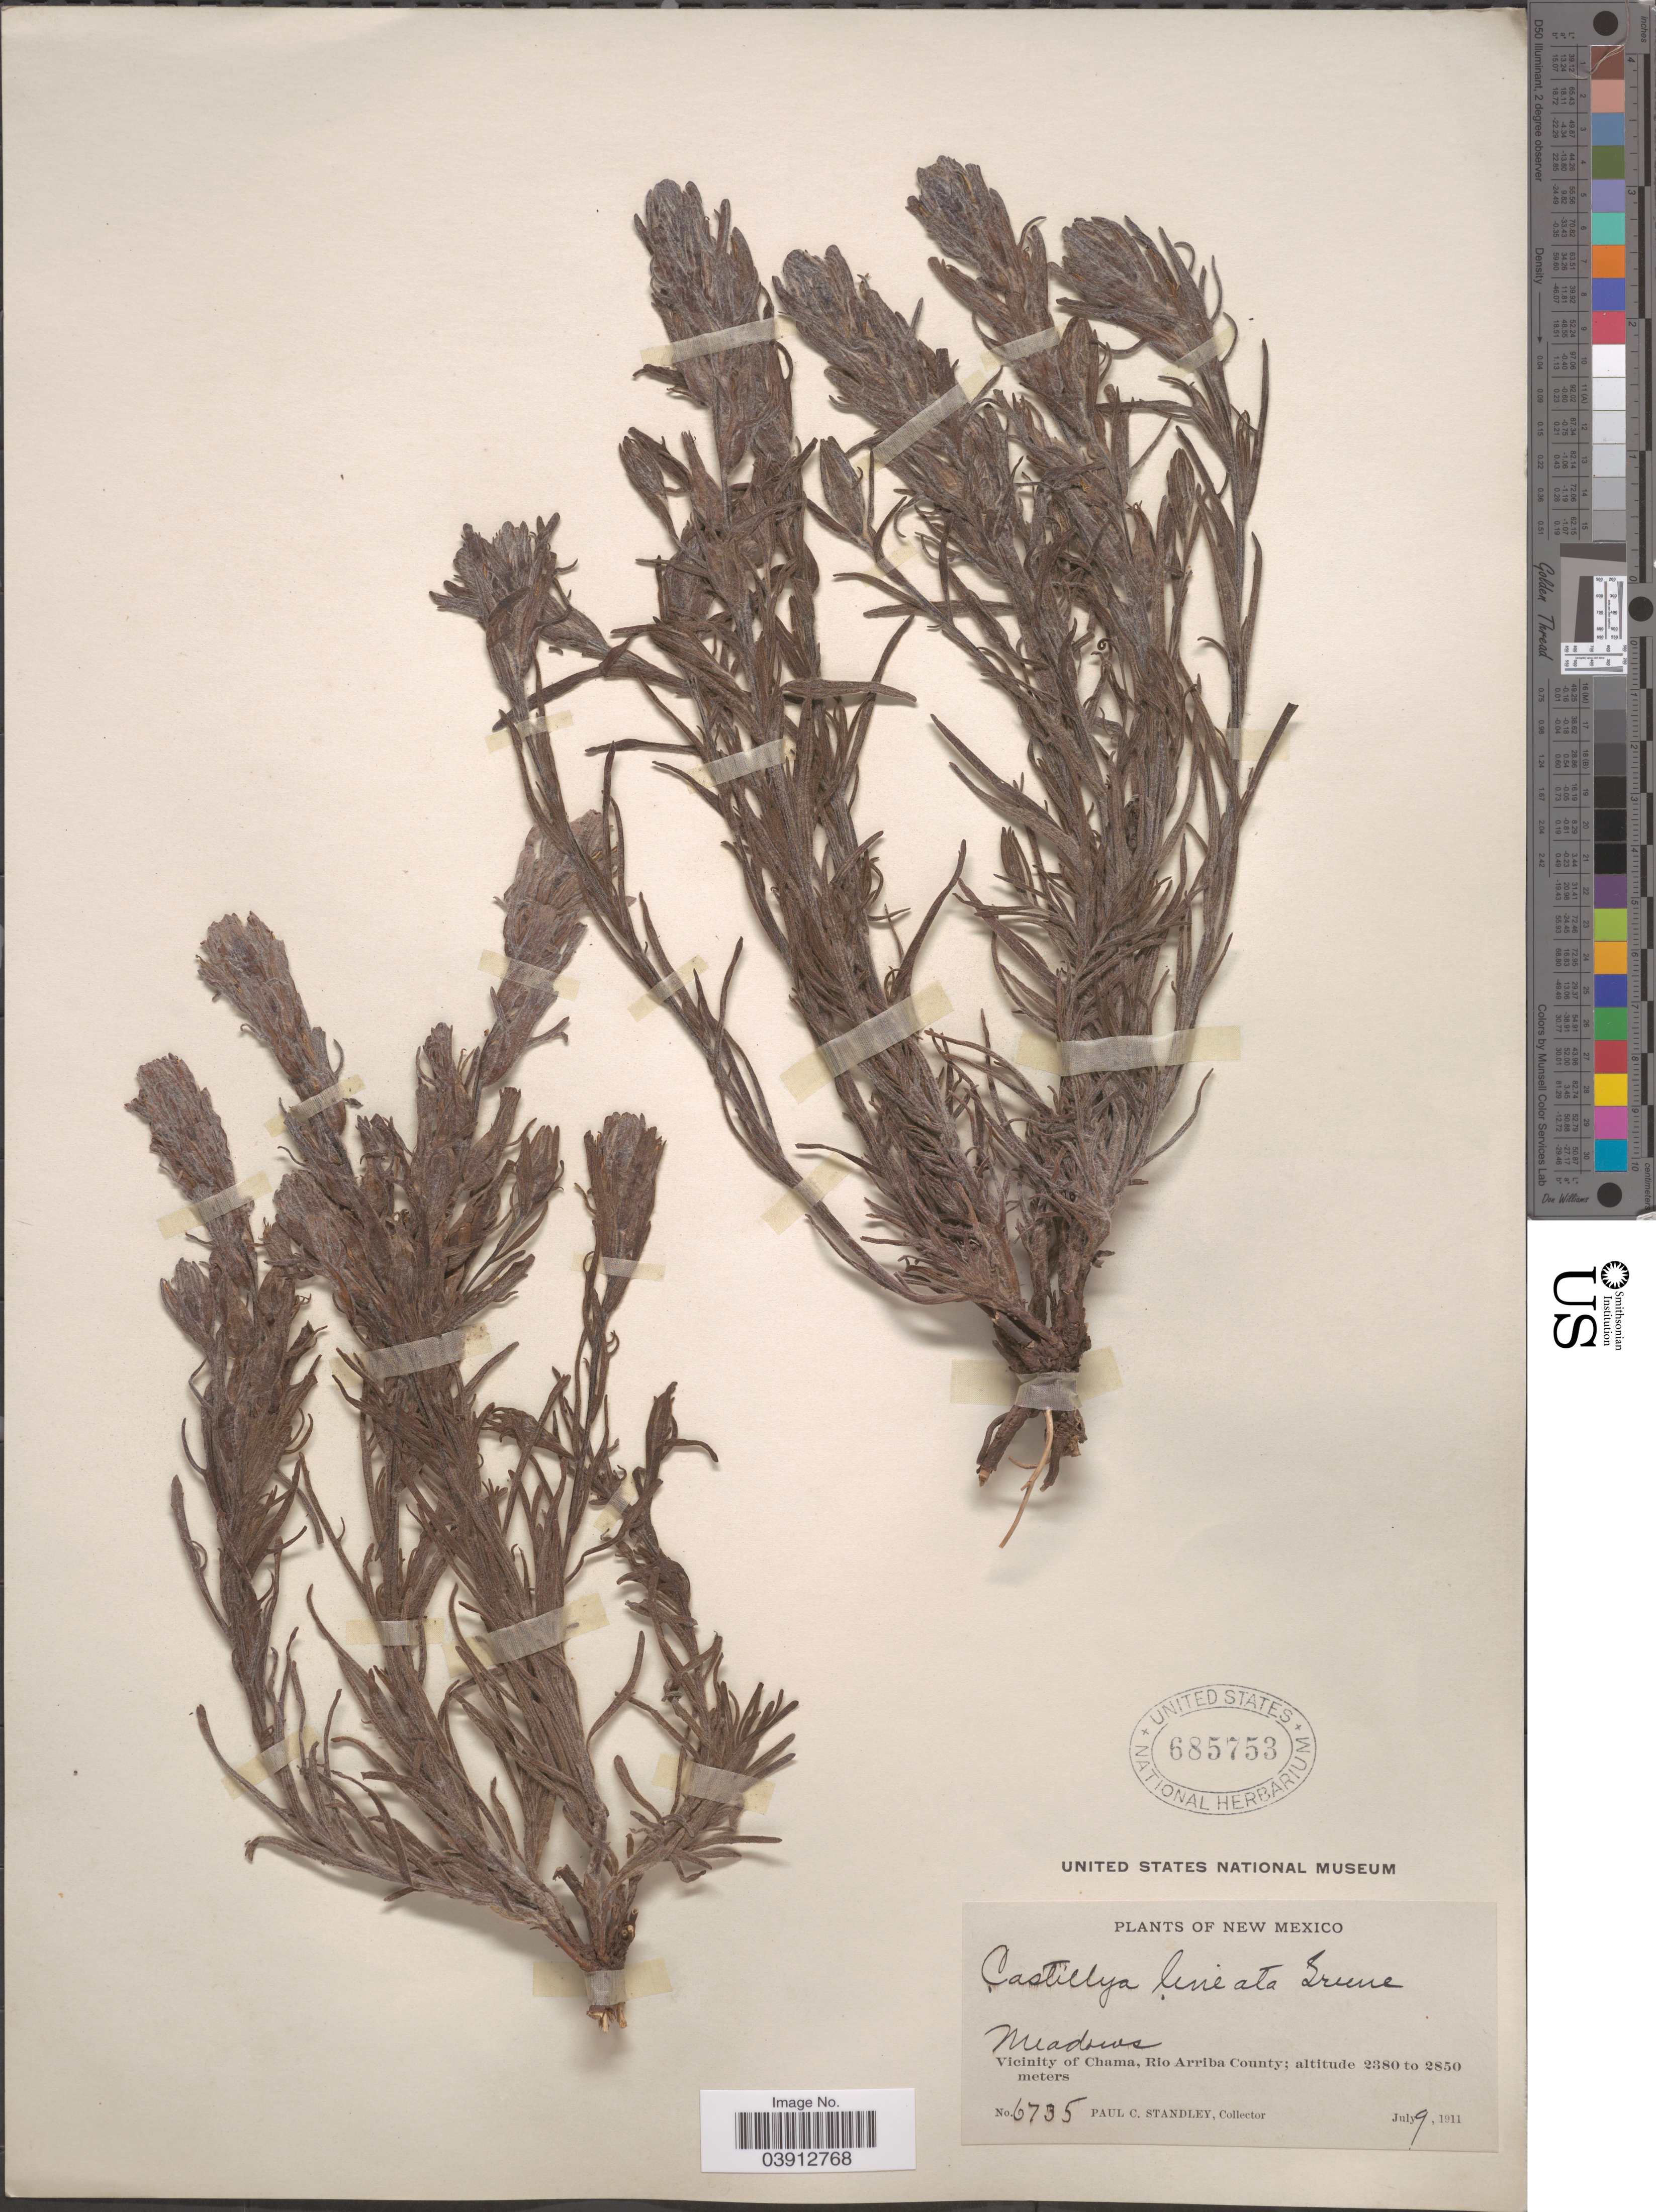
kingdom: Plantae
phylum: Tracheophyta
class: Magnoliopsida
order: Lamiales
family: Orobanchaceae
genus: Castilleja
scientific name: Castilleja lineata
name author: Greene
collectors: P. C. Standley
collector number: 6735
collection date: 1911-07-09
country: United States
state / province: New Mexico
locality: Vicinity of Chama, Rio Arriba County.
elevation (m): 2380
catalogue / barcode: US 685753